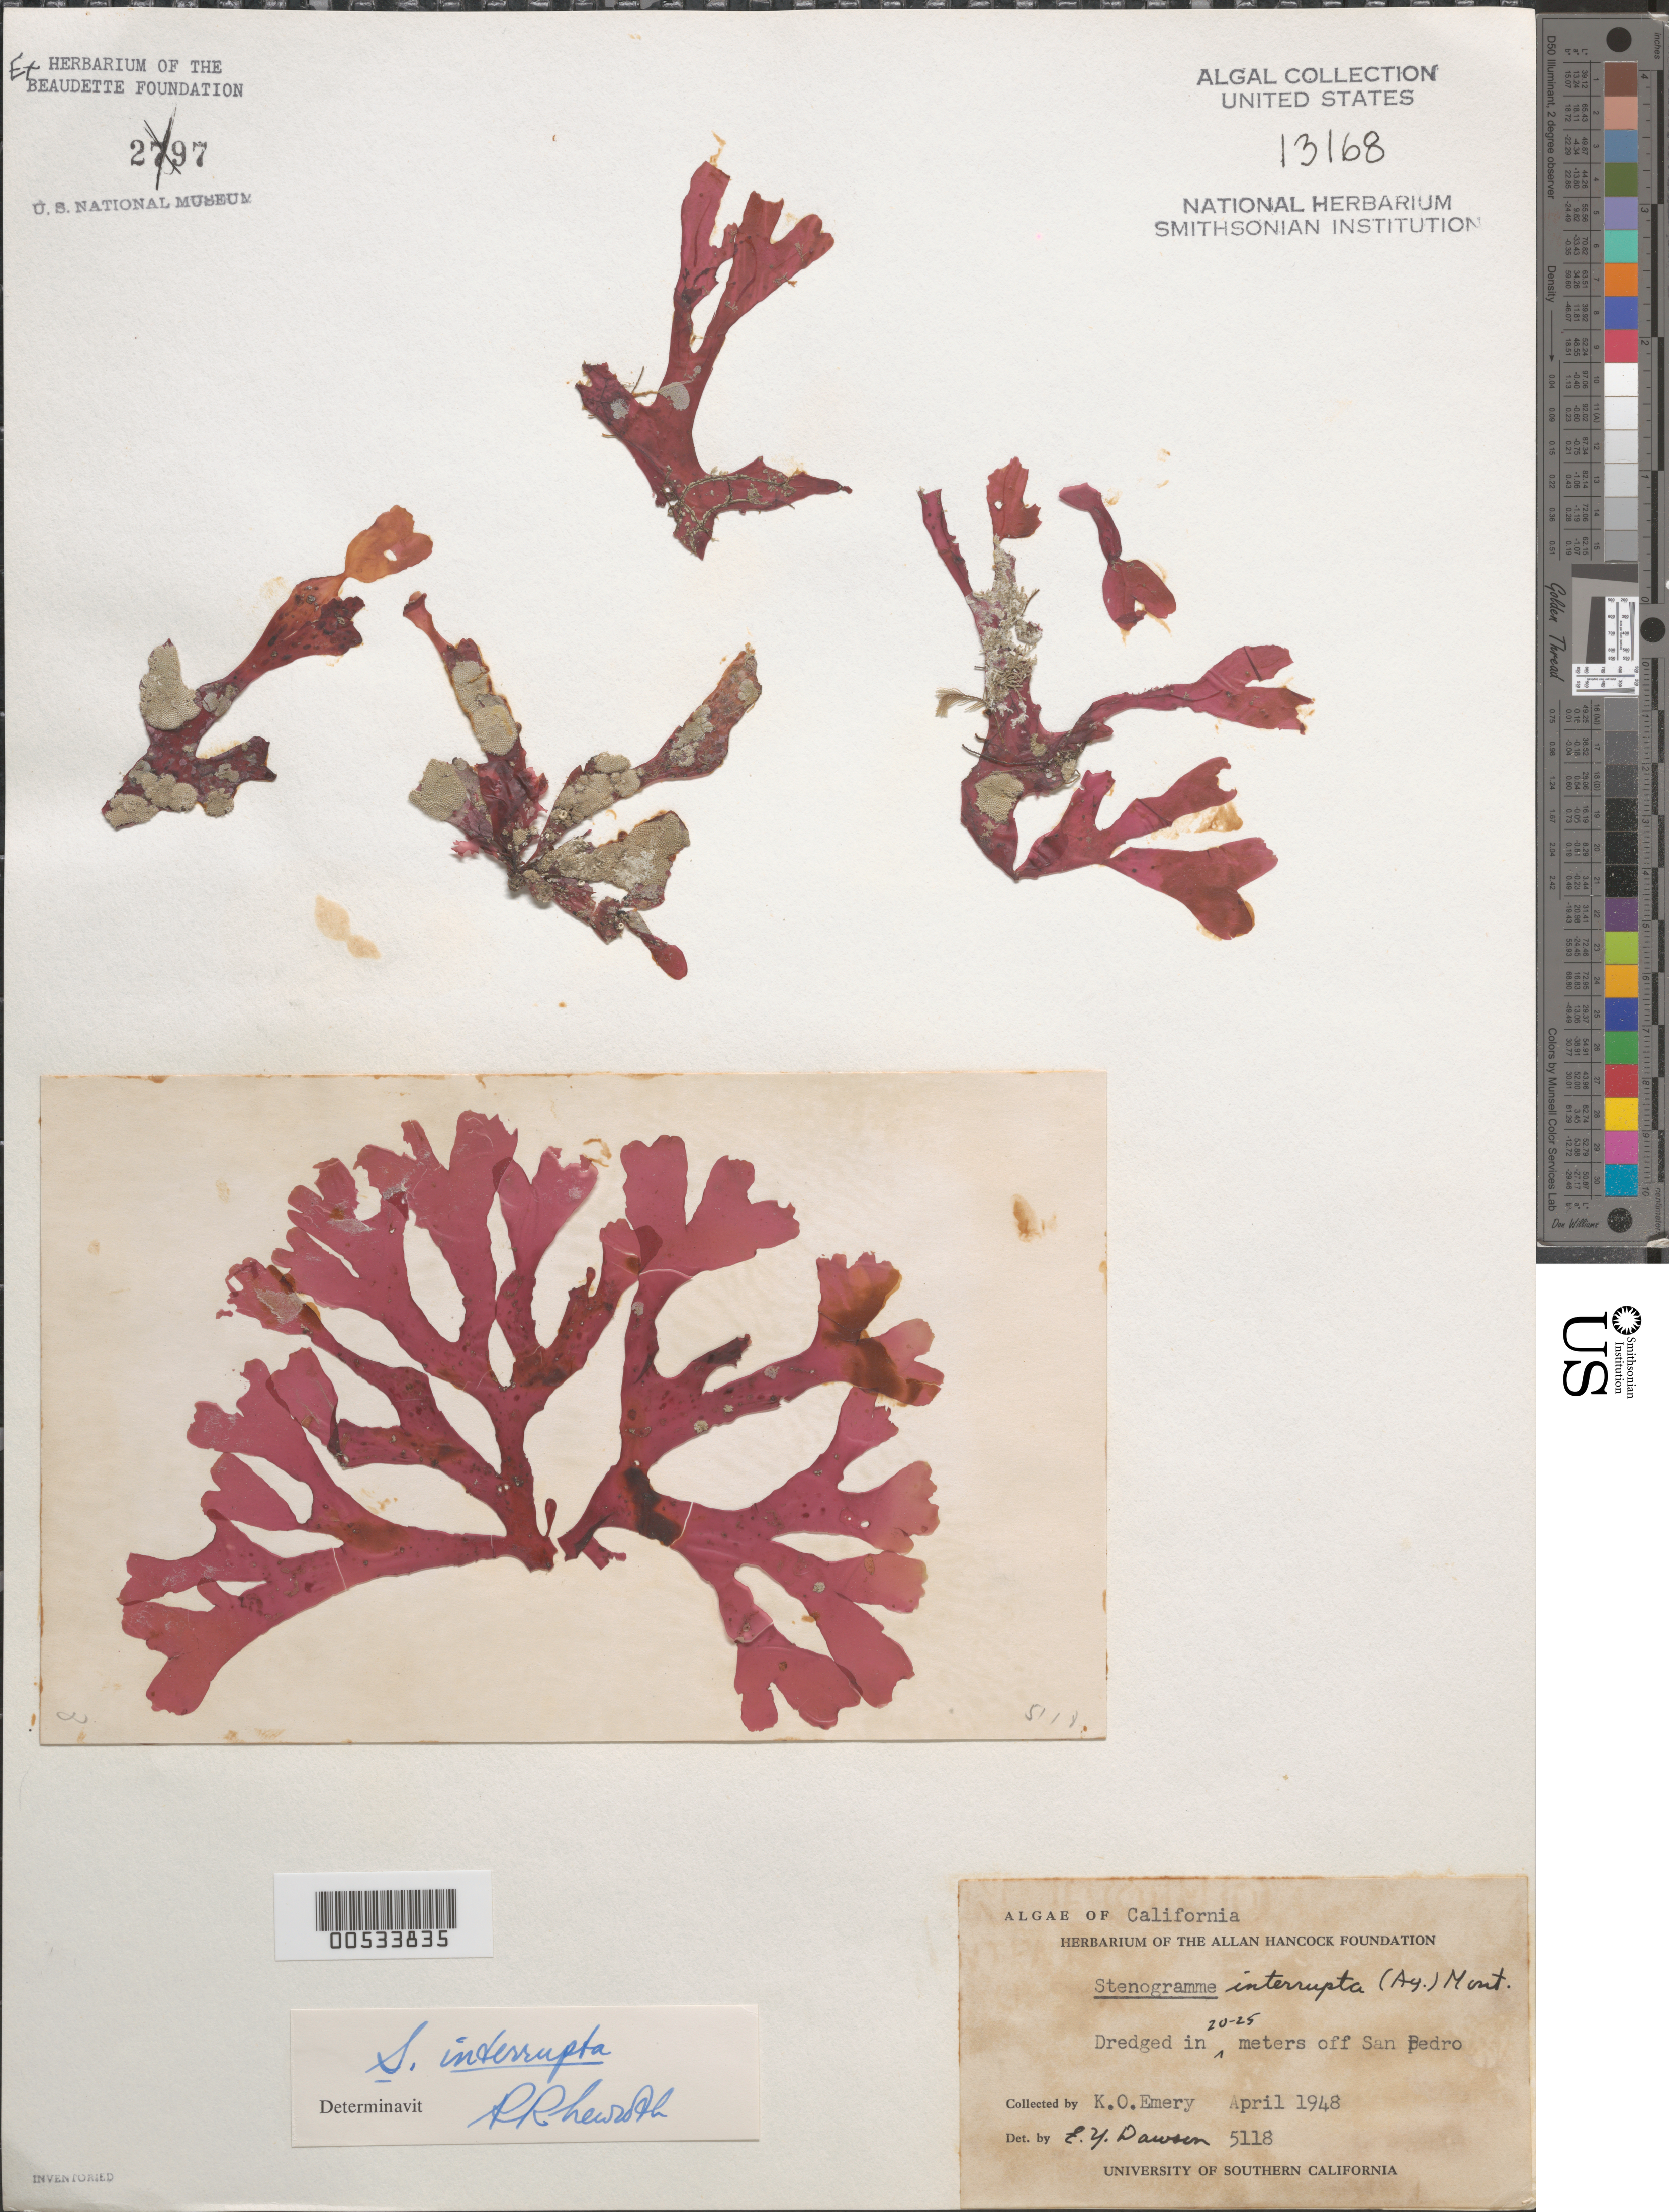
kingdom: Plantae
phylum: Rhodophyta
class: Florideophyceae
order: Gigartinales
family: Phyllophoraceae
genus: Stenogramma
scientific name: Stenogramma interruptum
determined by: Newroth, P. R.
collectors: K. Emery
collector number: EYD 5118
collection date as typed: Apr 1948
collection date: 1948-04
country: United States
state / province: California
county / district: Los Angeles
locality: Off San Pedro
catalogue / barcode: US 13168